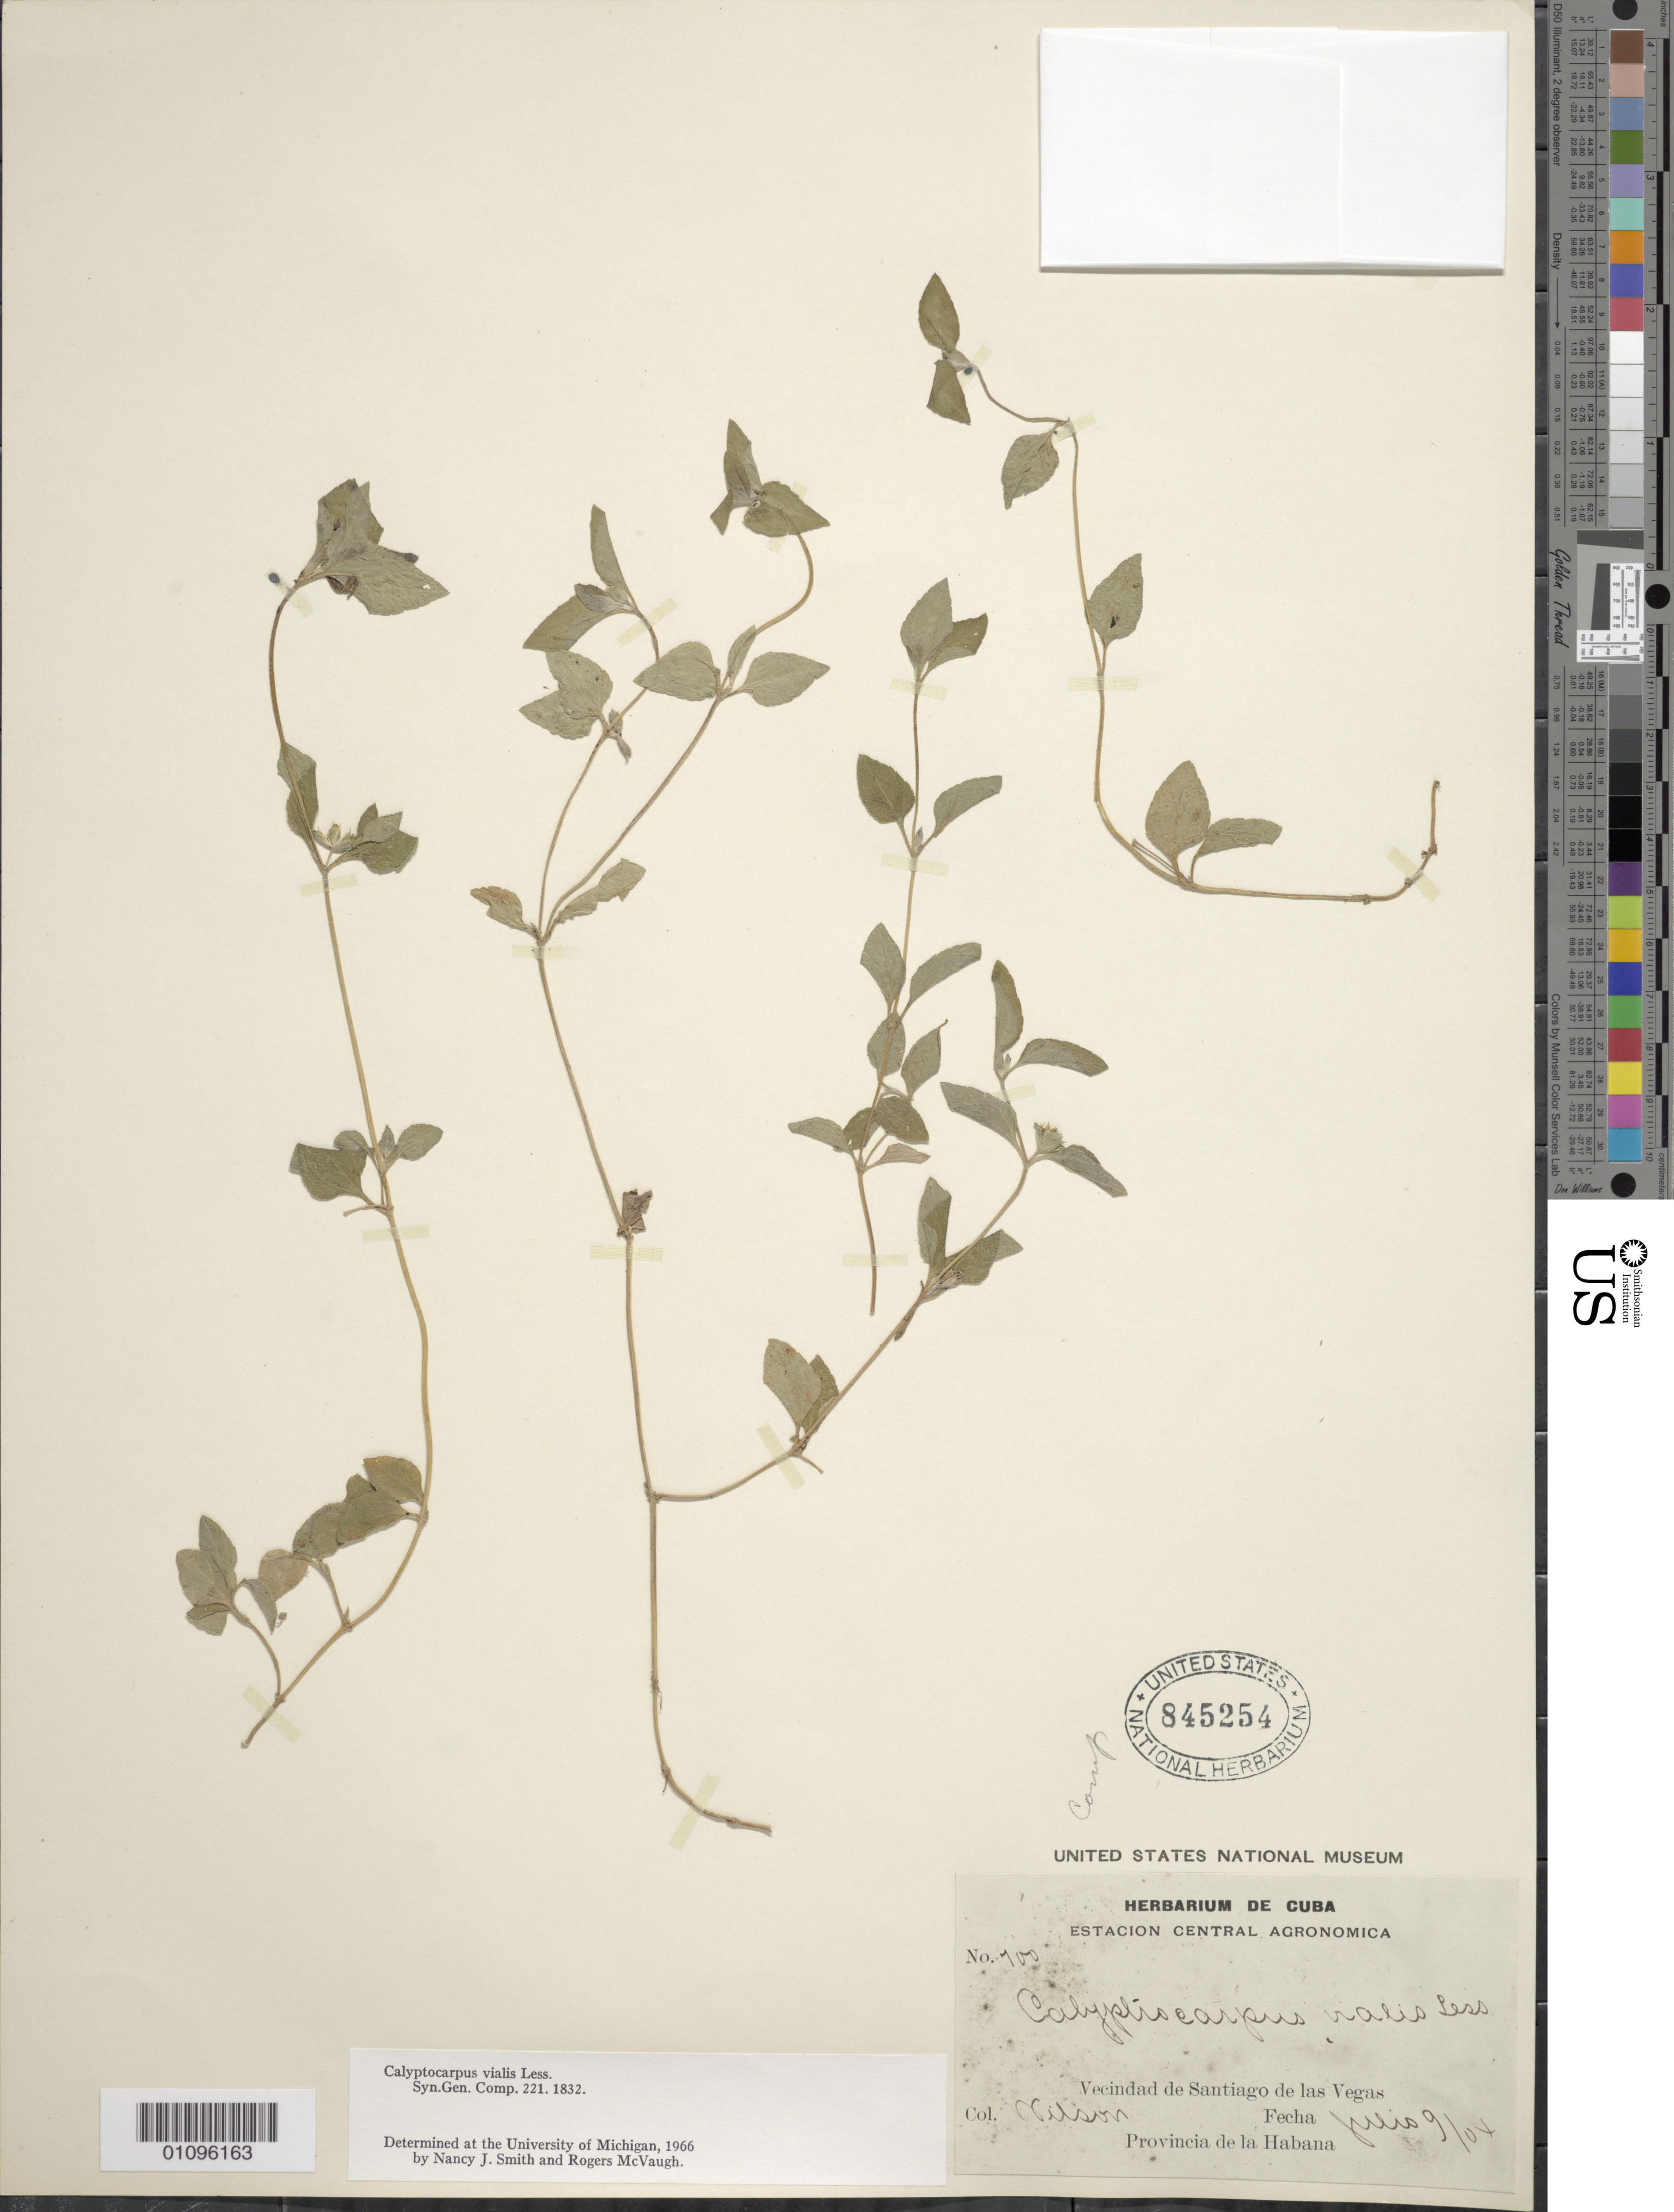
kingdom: Plantae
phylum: Tracheophyta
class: Magnoliopsida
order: Asterales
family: Asteraceae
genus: Calyptocarpus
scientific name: Calyptocarpus vialis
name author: Less.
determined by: Smith, N. J.; McVaugh, R.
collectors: -- Wilson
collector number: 700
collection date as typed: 09 Jul 1904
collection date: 1904-07-09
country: Cuba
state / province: La Habana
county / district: Municipio Boyeros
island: Cuba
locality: Santiago de las Vegas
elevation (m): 97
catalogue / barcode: US 845254